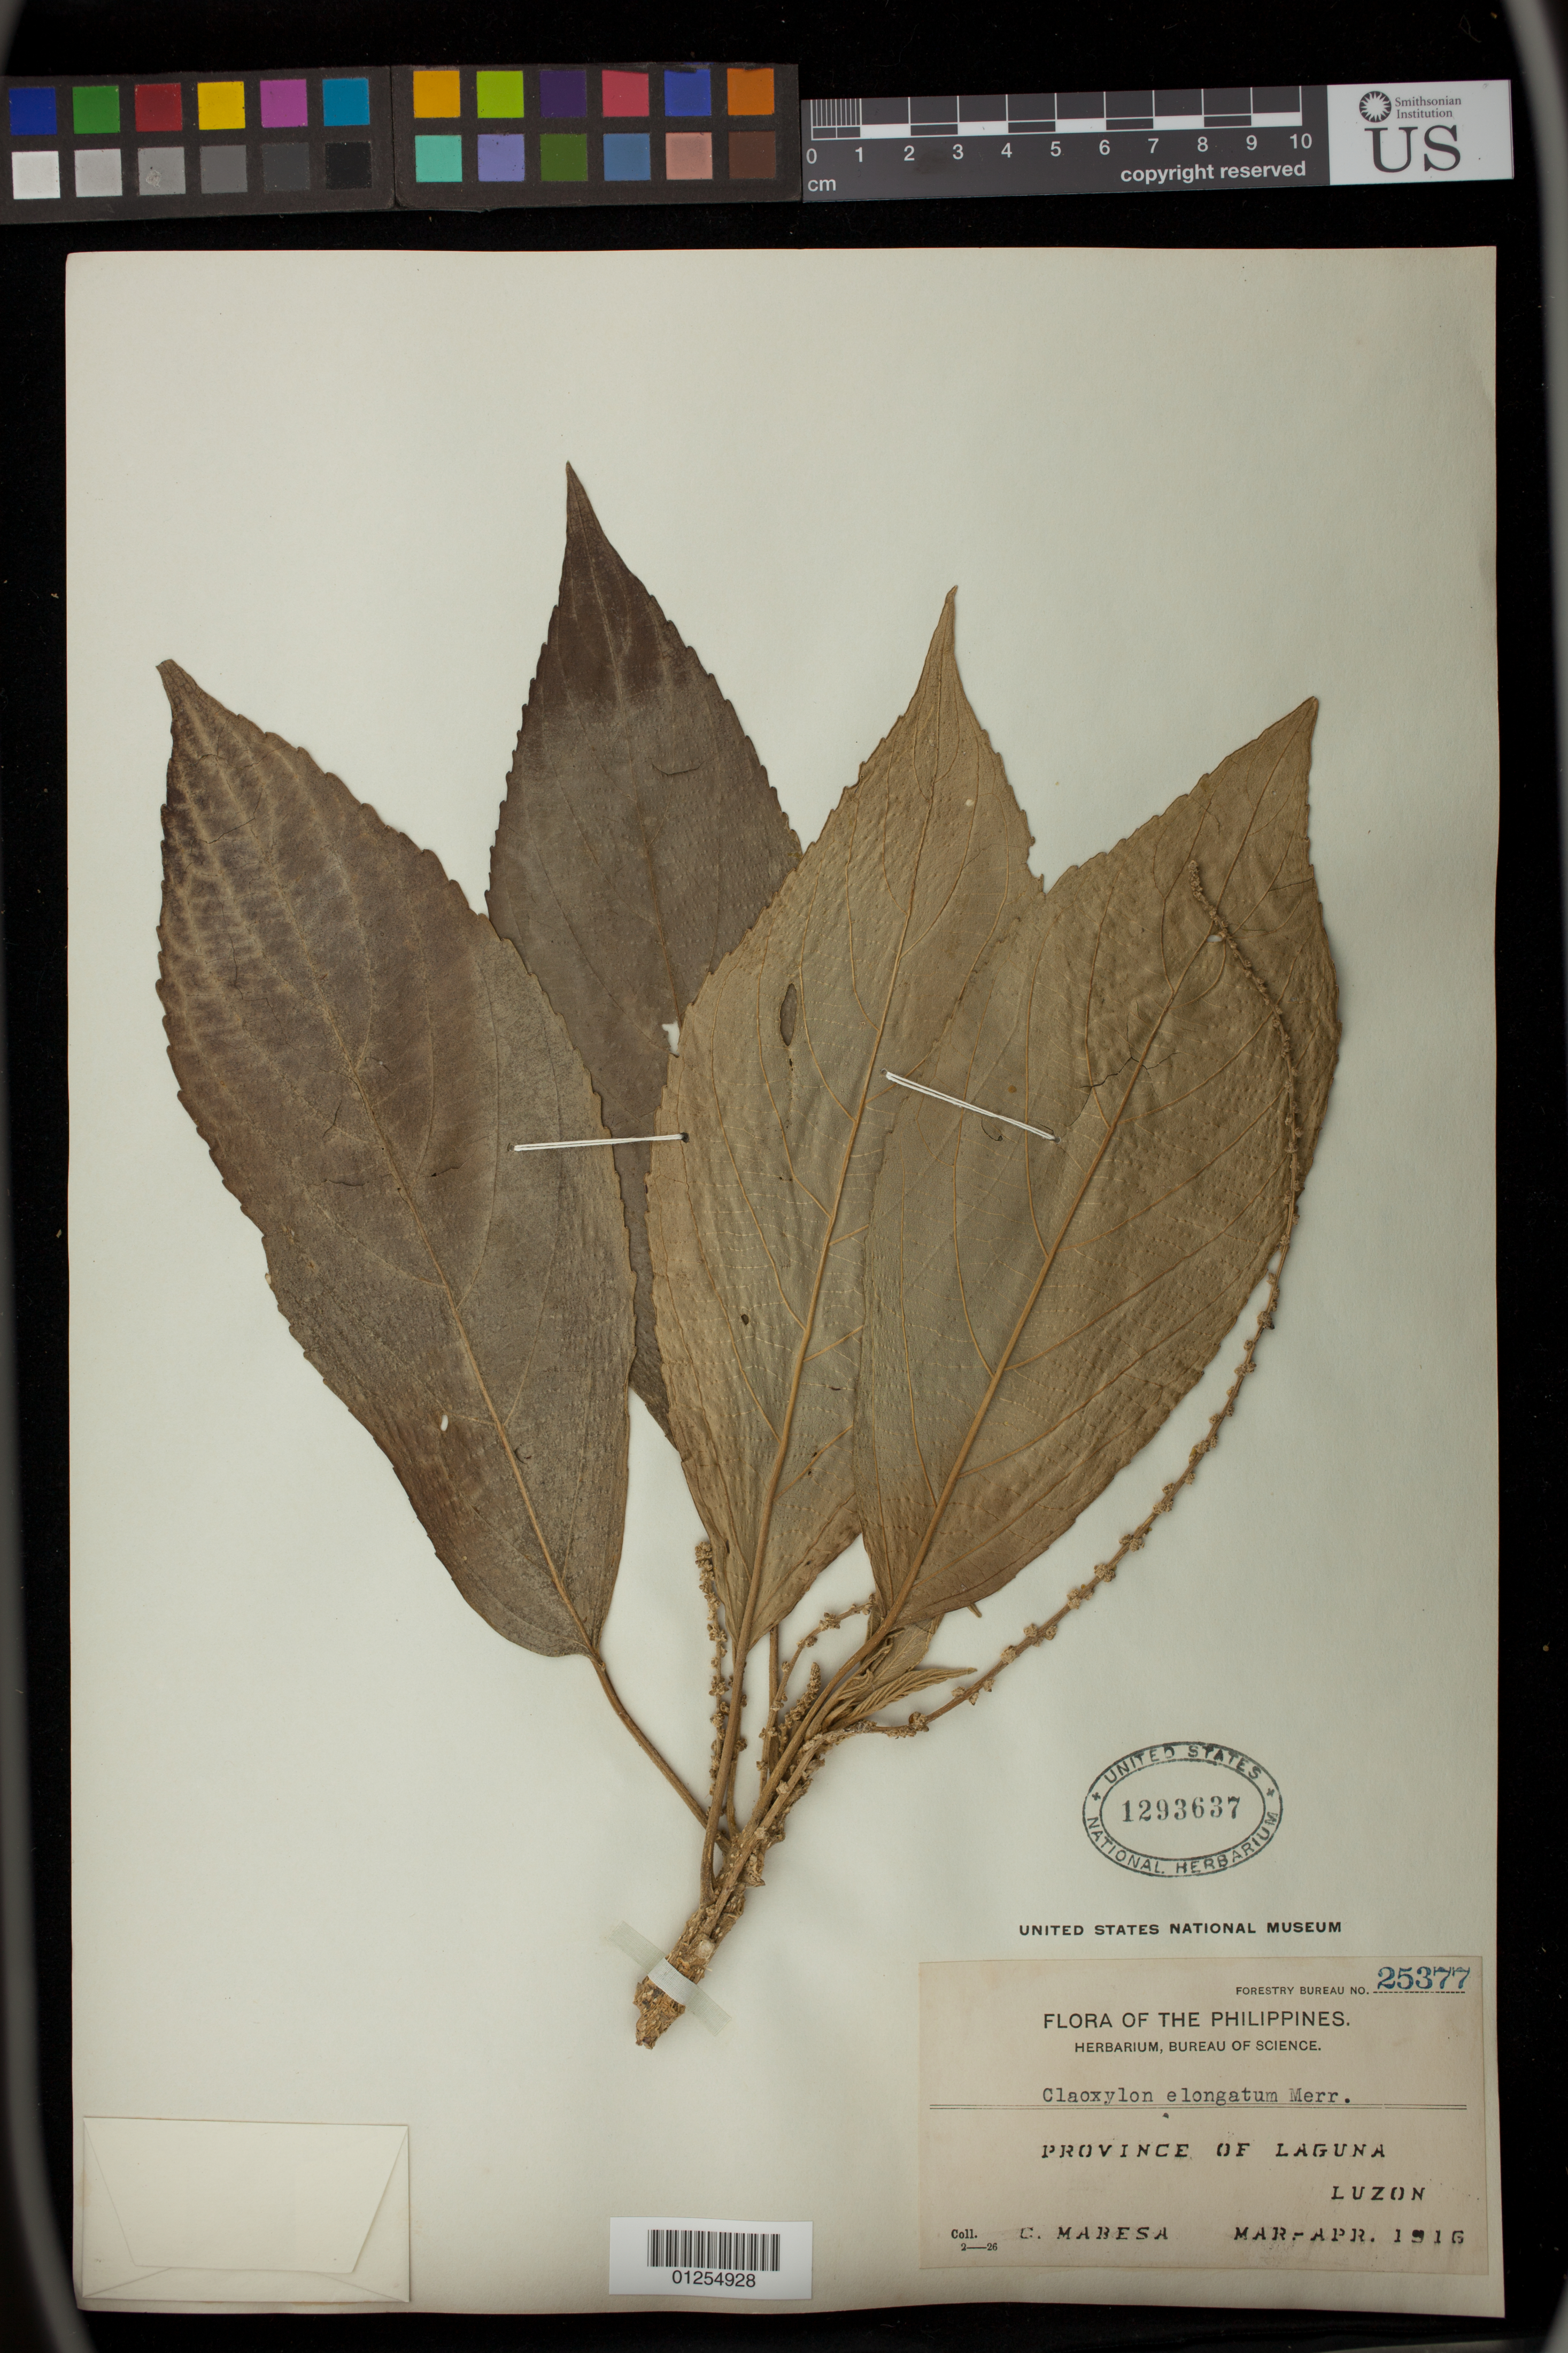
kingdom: Plantae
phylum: Tracheophyta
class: Magnoliopsida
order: Malpighiales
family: Euphorbiaceae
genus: Claoxylon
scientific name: Claoxylon elongatum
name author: Merr.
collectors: C. Mabesa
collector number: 25377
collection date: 1916-03/1916-04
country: Philippines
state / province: Calabarzon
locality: Province of Laguna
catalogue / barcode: US 1293637